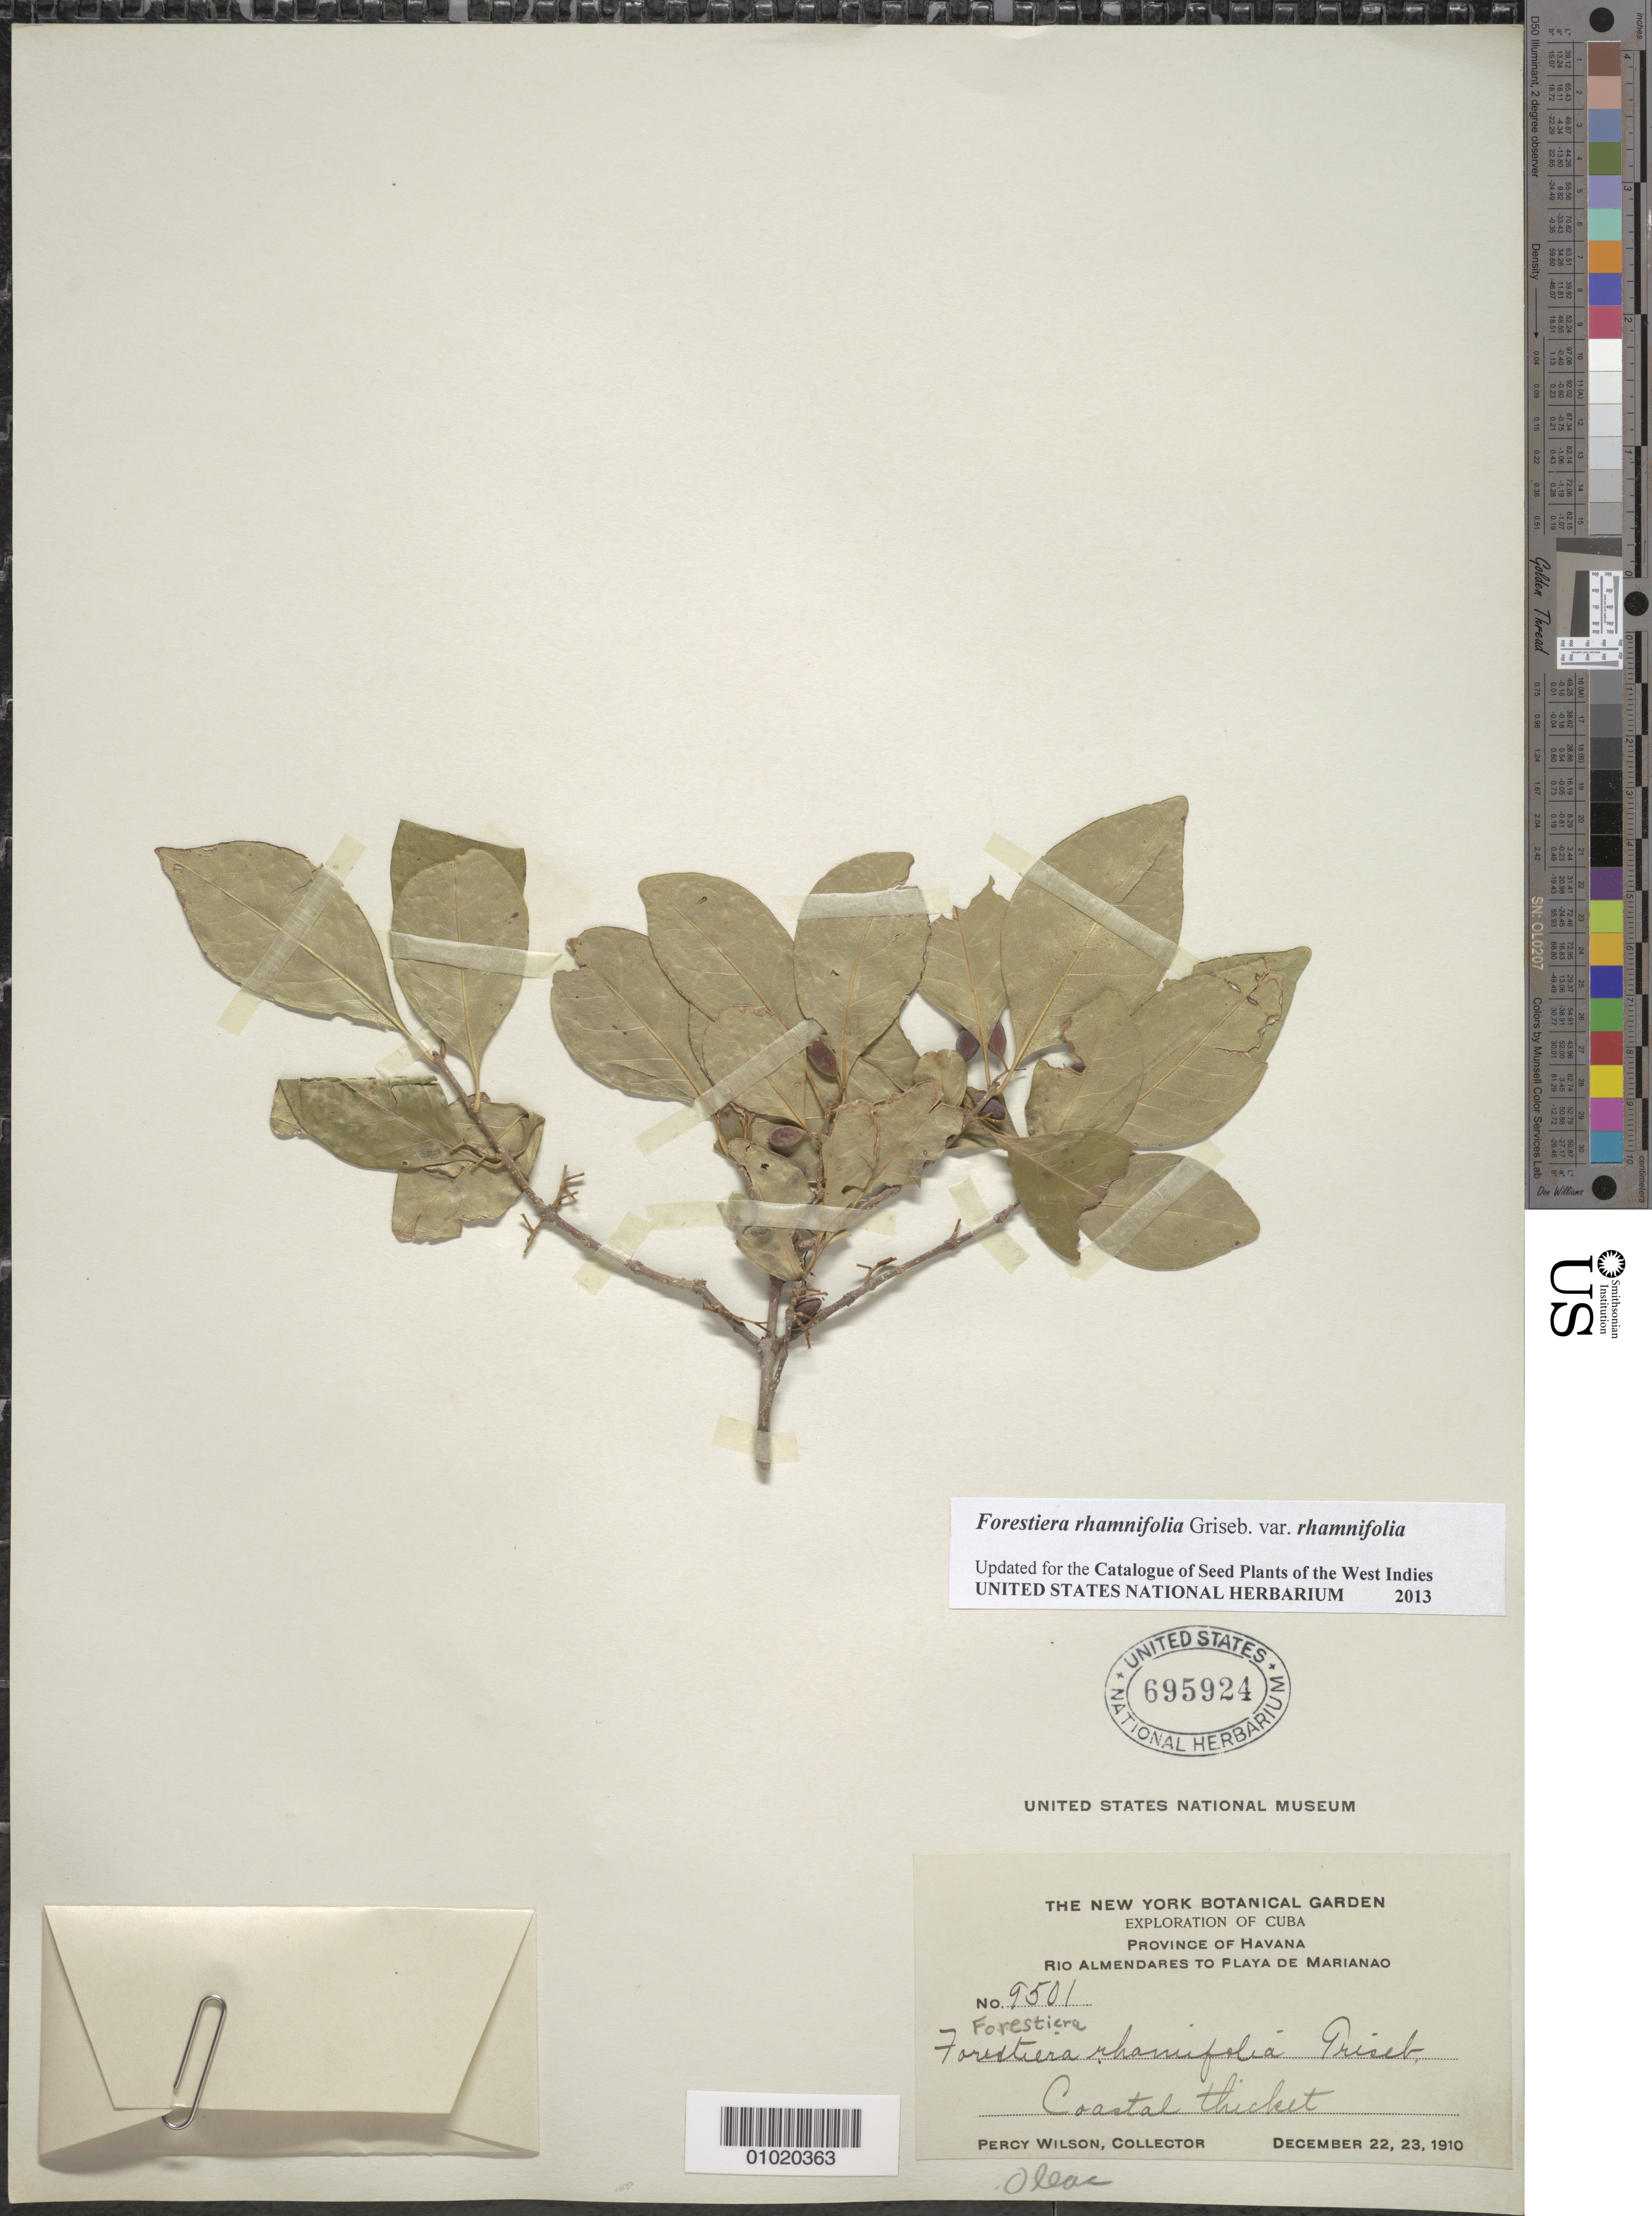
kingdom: Plantae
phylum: Tracheophyta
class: Magnoliopsida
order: Lamiales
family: Oleaceae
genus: Forestiera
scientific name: Forestiera rhamnifolia var. rhamnifolia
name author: Griseb.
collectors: P. Wilson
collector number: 9501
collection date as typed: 22 Dec 1910 and 23 Dec 1910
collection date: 1910-12-22,1910-12-23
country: Cuba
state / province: La Habana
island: Cuba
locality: Mun. Playa or Plaza de la Revolución. Rio Almendares to Playa de Marianao.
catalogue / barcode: US 695924